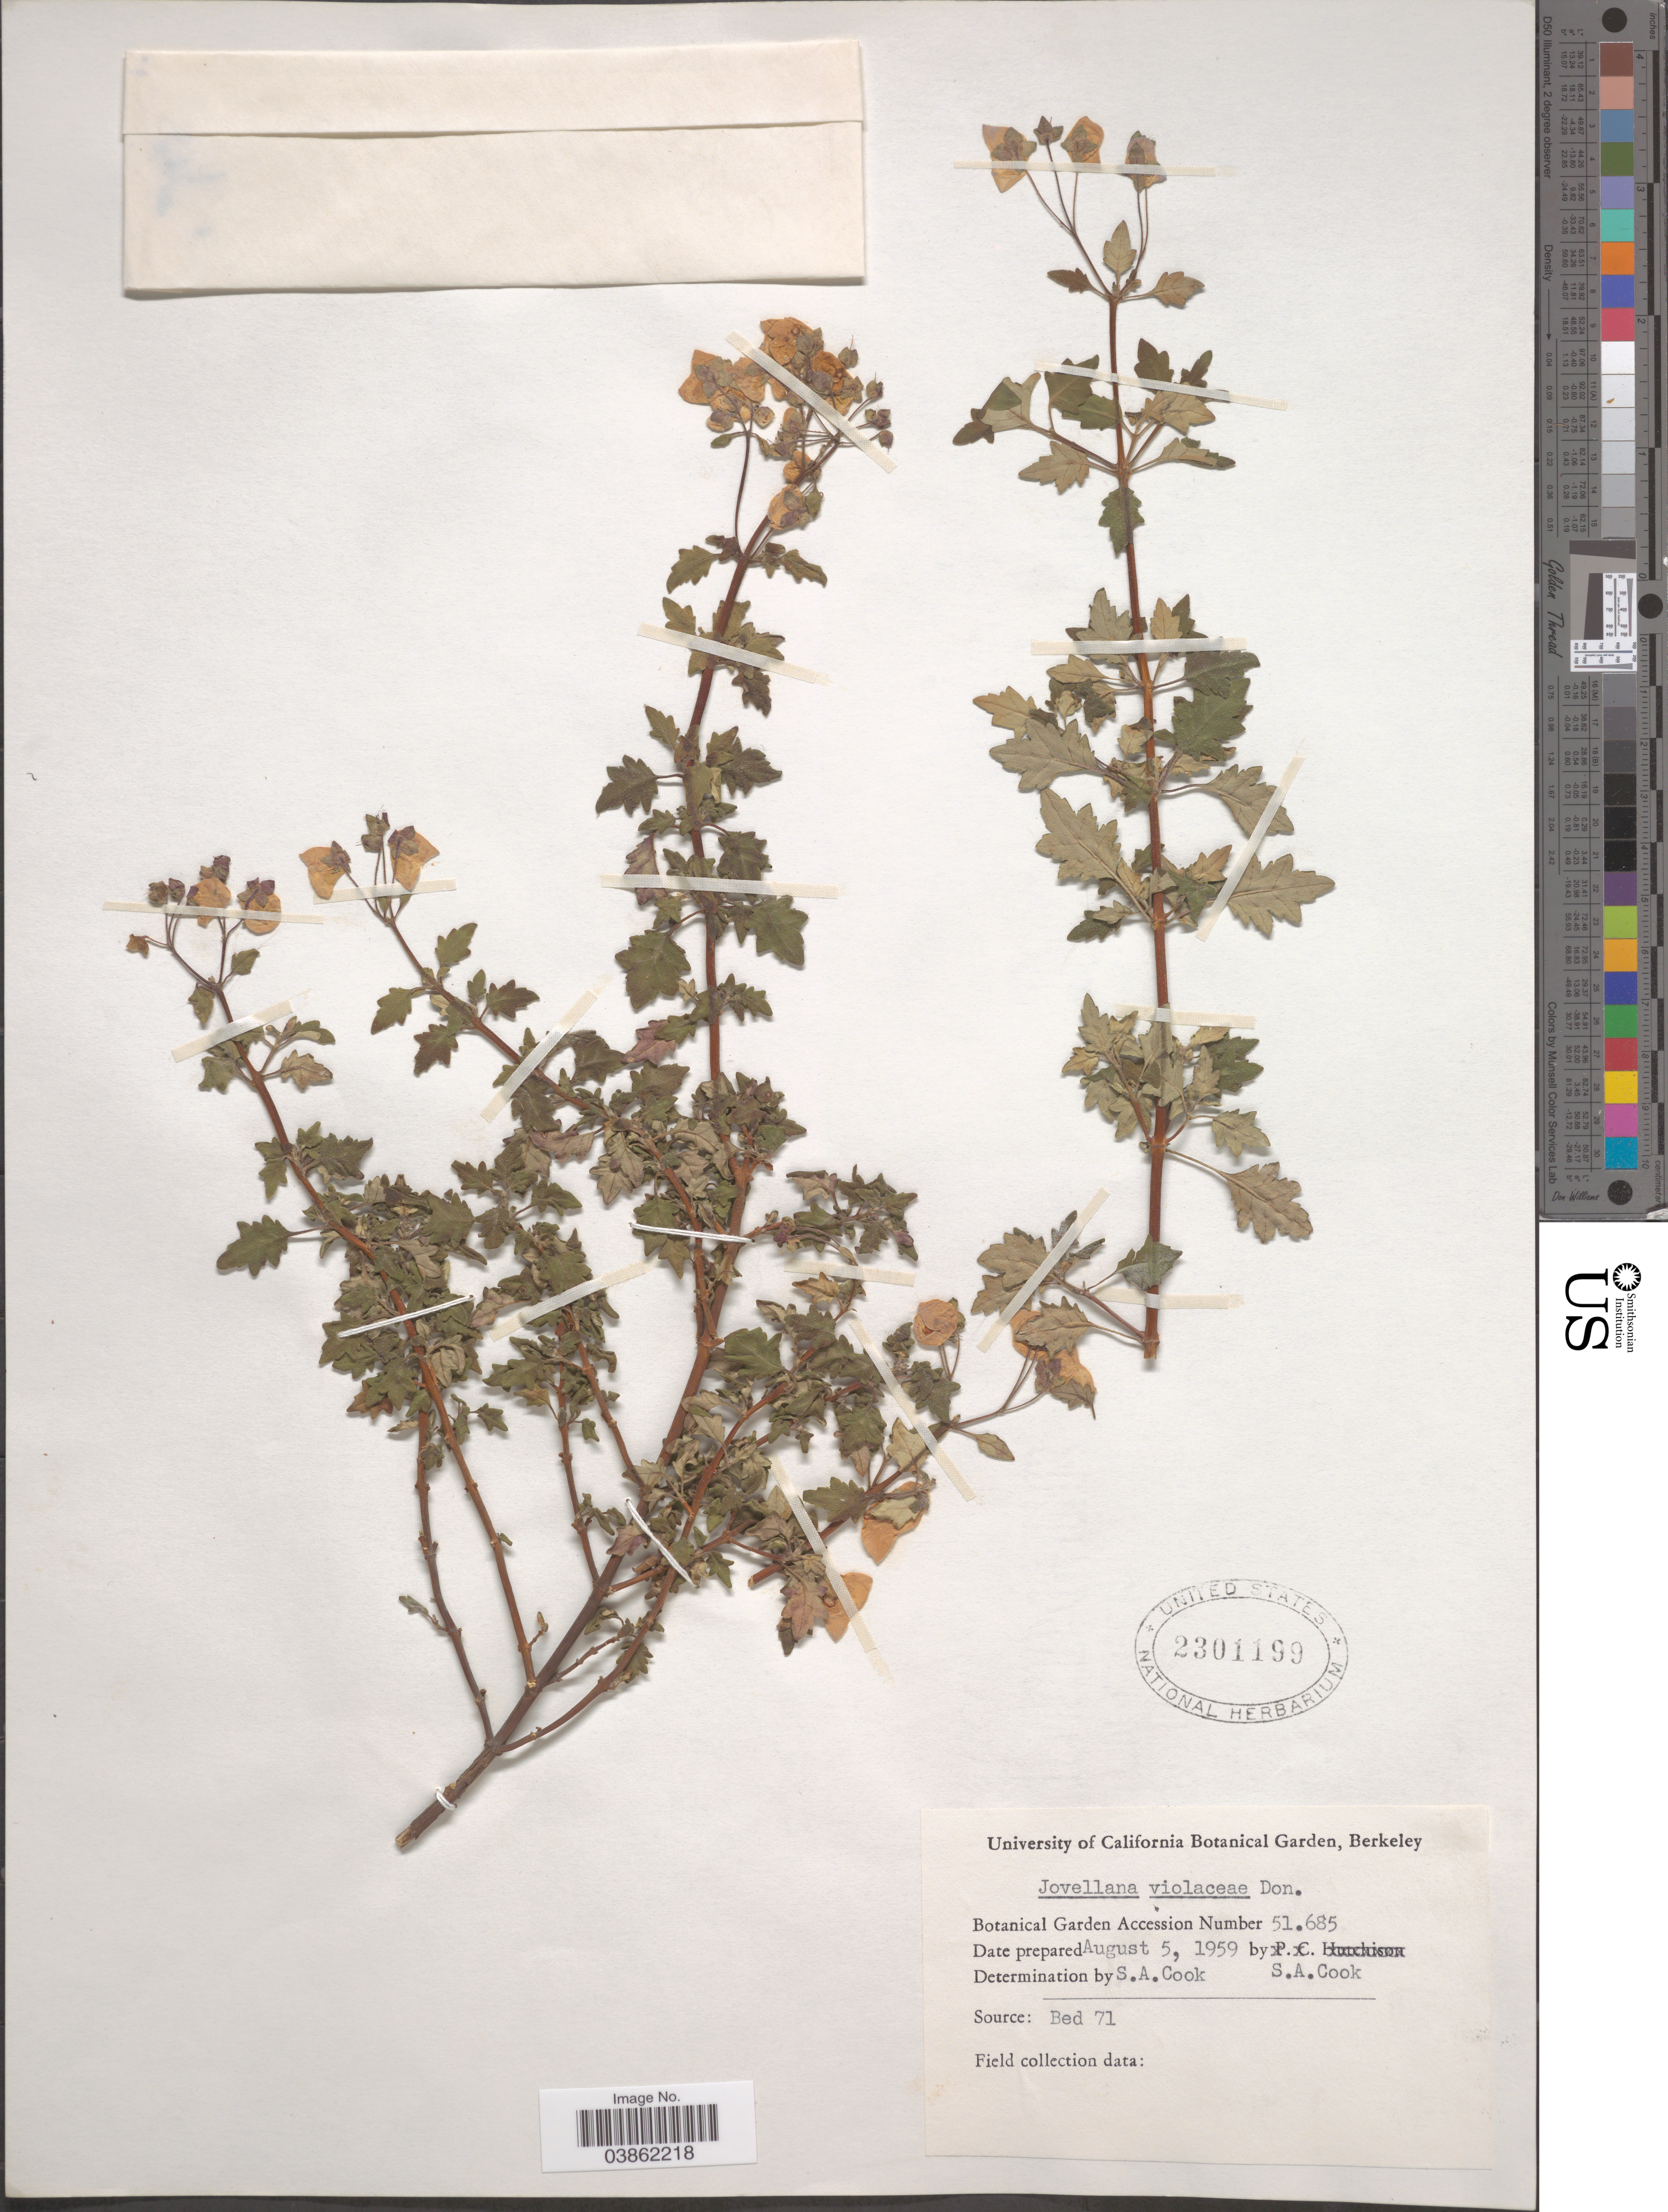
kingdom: Plantae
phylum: Tracheophyta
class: Magnoliopsida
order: Lamiales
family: Calceolariaceae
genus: Jovellana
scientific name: Jovellana violacea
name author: (Cav.) G. Don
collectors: S. A. Cook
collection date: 1959-08-05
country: United States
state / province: California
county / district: Alameda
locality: University of California Botanical Garden, Berkeley.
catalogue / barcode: US 2301199